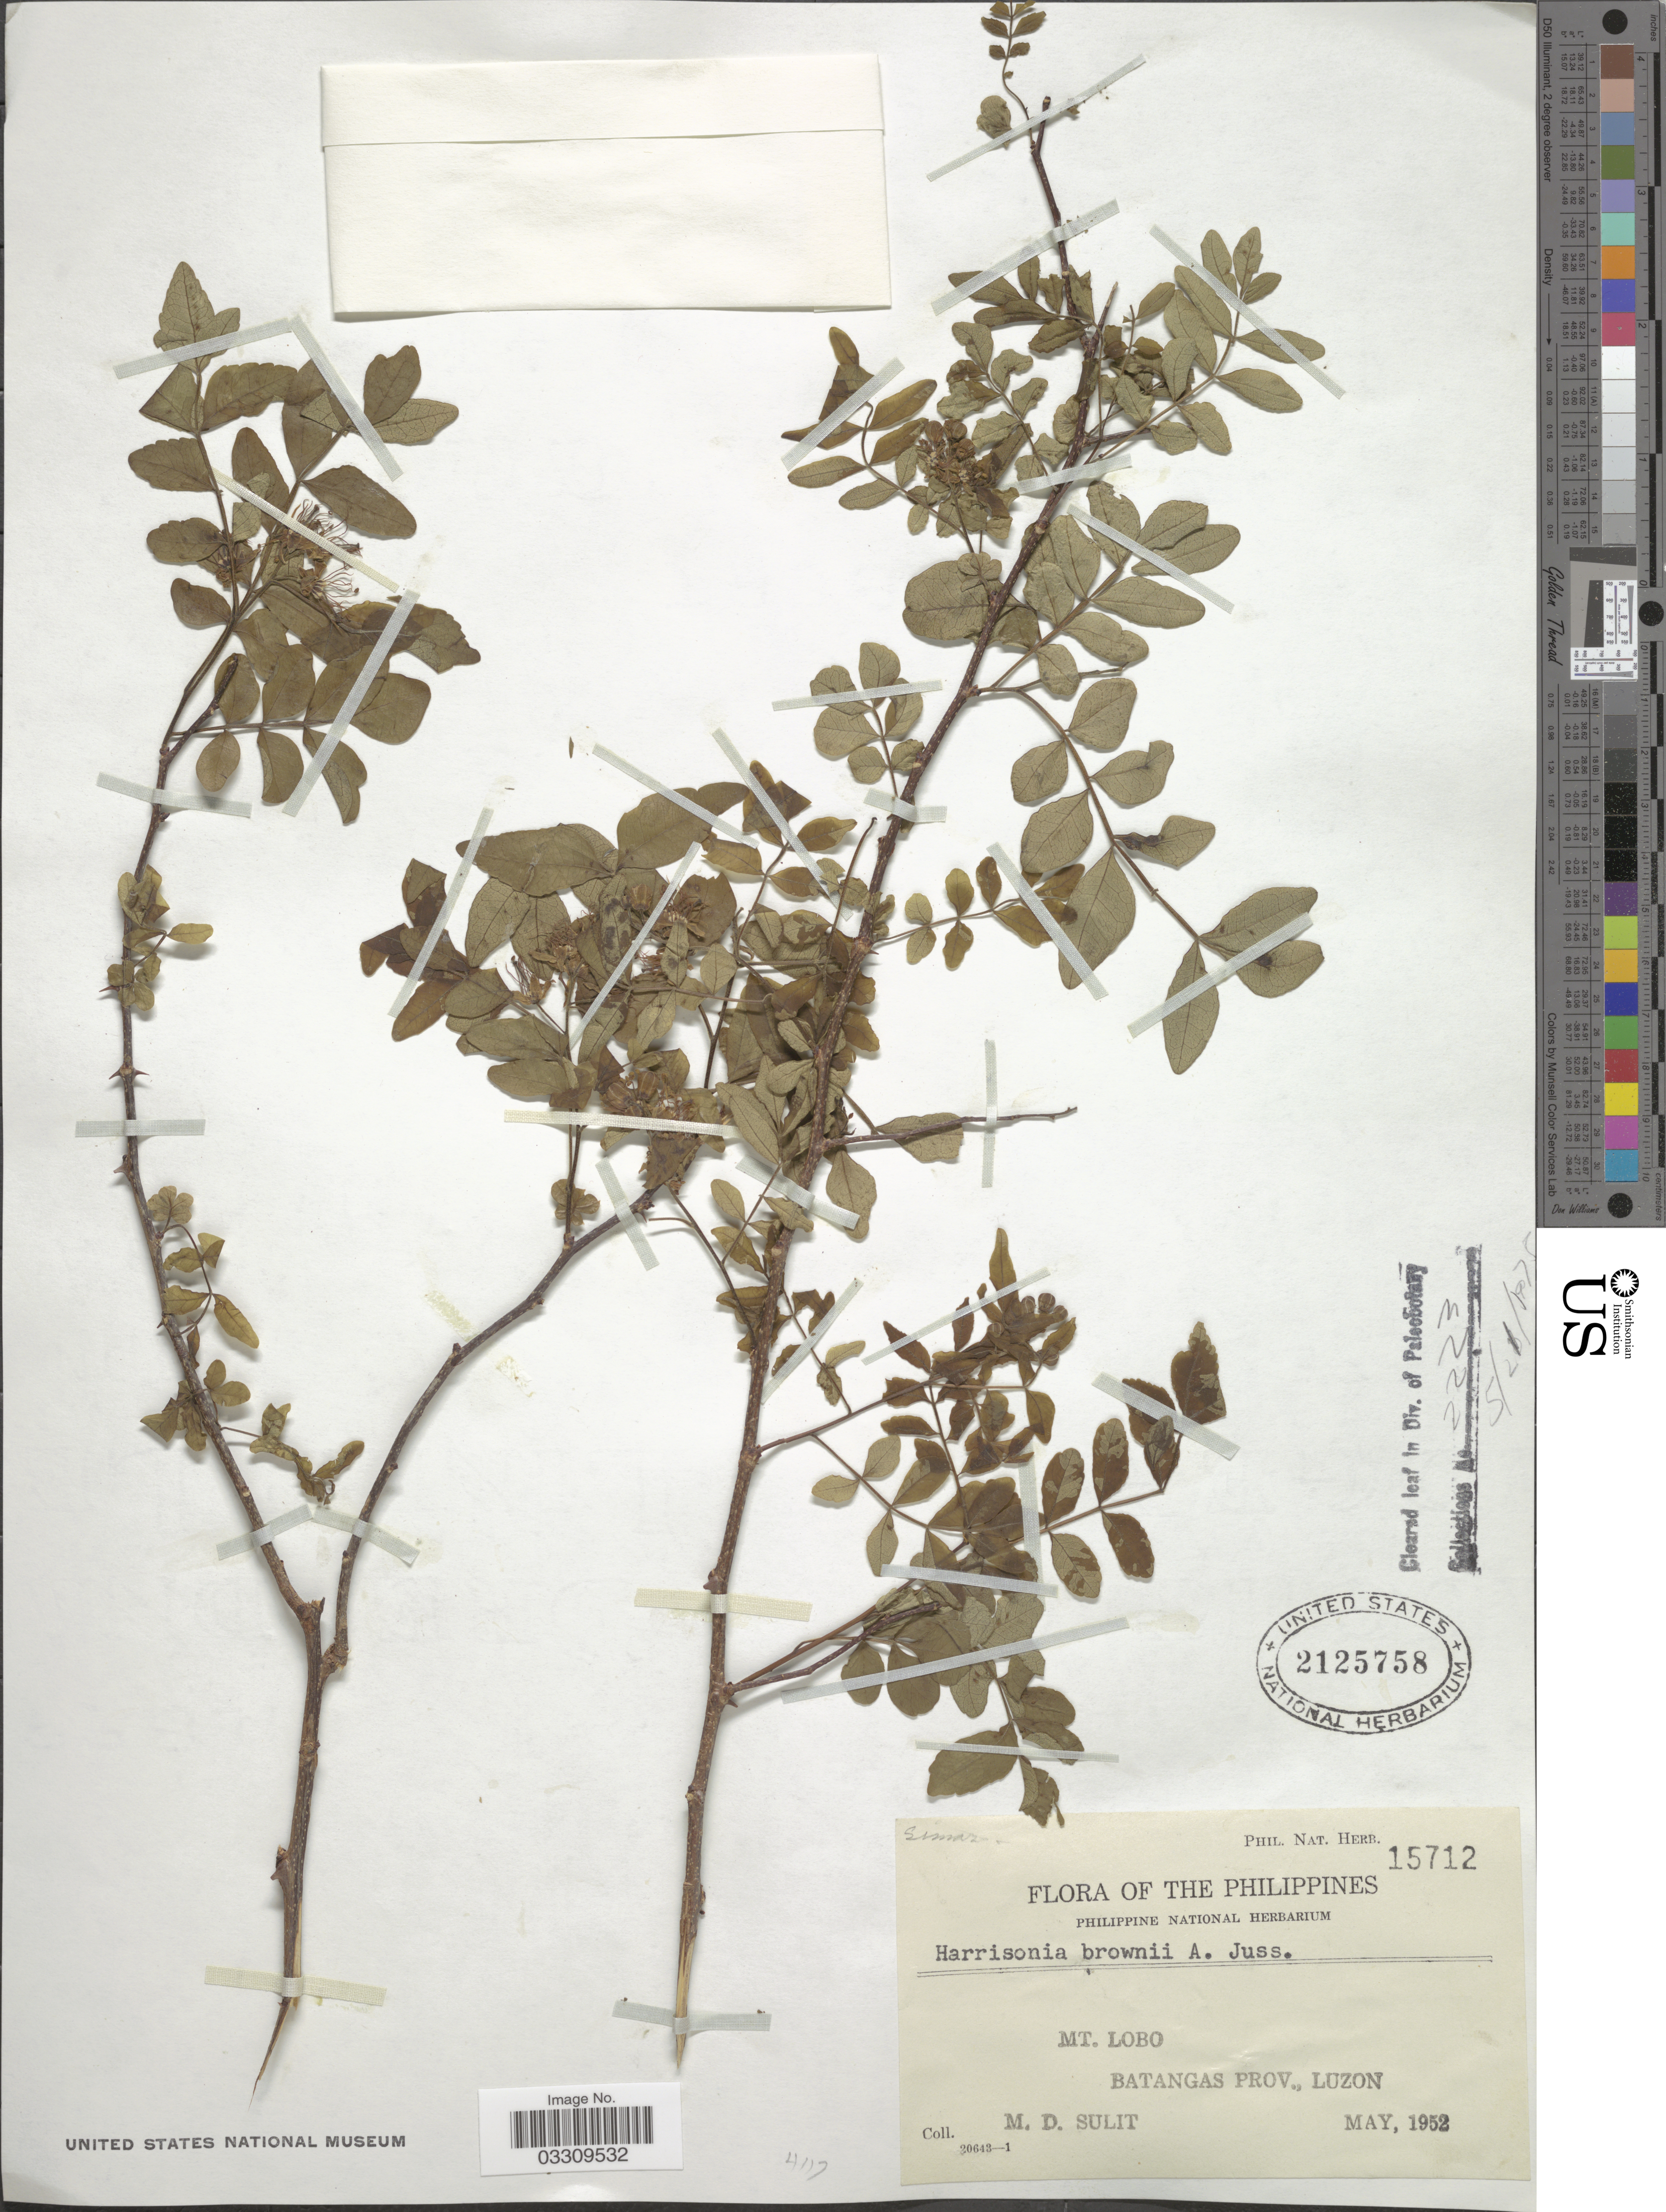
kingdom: Plantae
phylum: Tracheophyta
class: Magnoliopsida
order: Sapindales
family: Rutaceae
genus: Harrisonia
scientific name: Harrisonia brownii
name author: A. Juss.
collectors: M. Sulit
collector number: Phil. Nat. Herb.15712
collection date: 1952-05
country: Philippines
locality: Mt. Lobo. Batangas Prov., Luzon.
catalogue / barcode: US 2125758